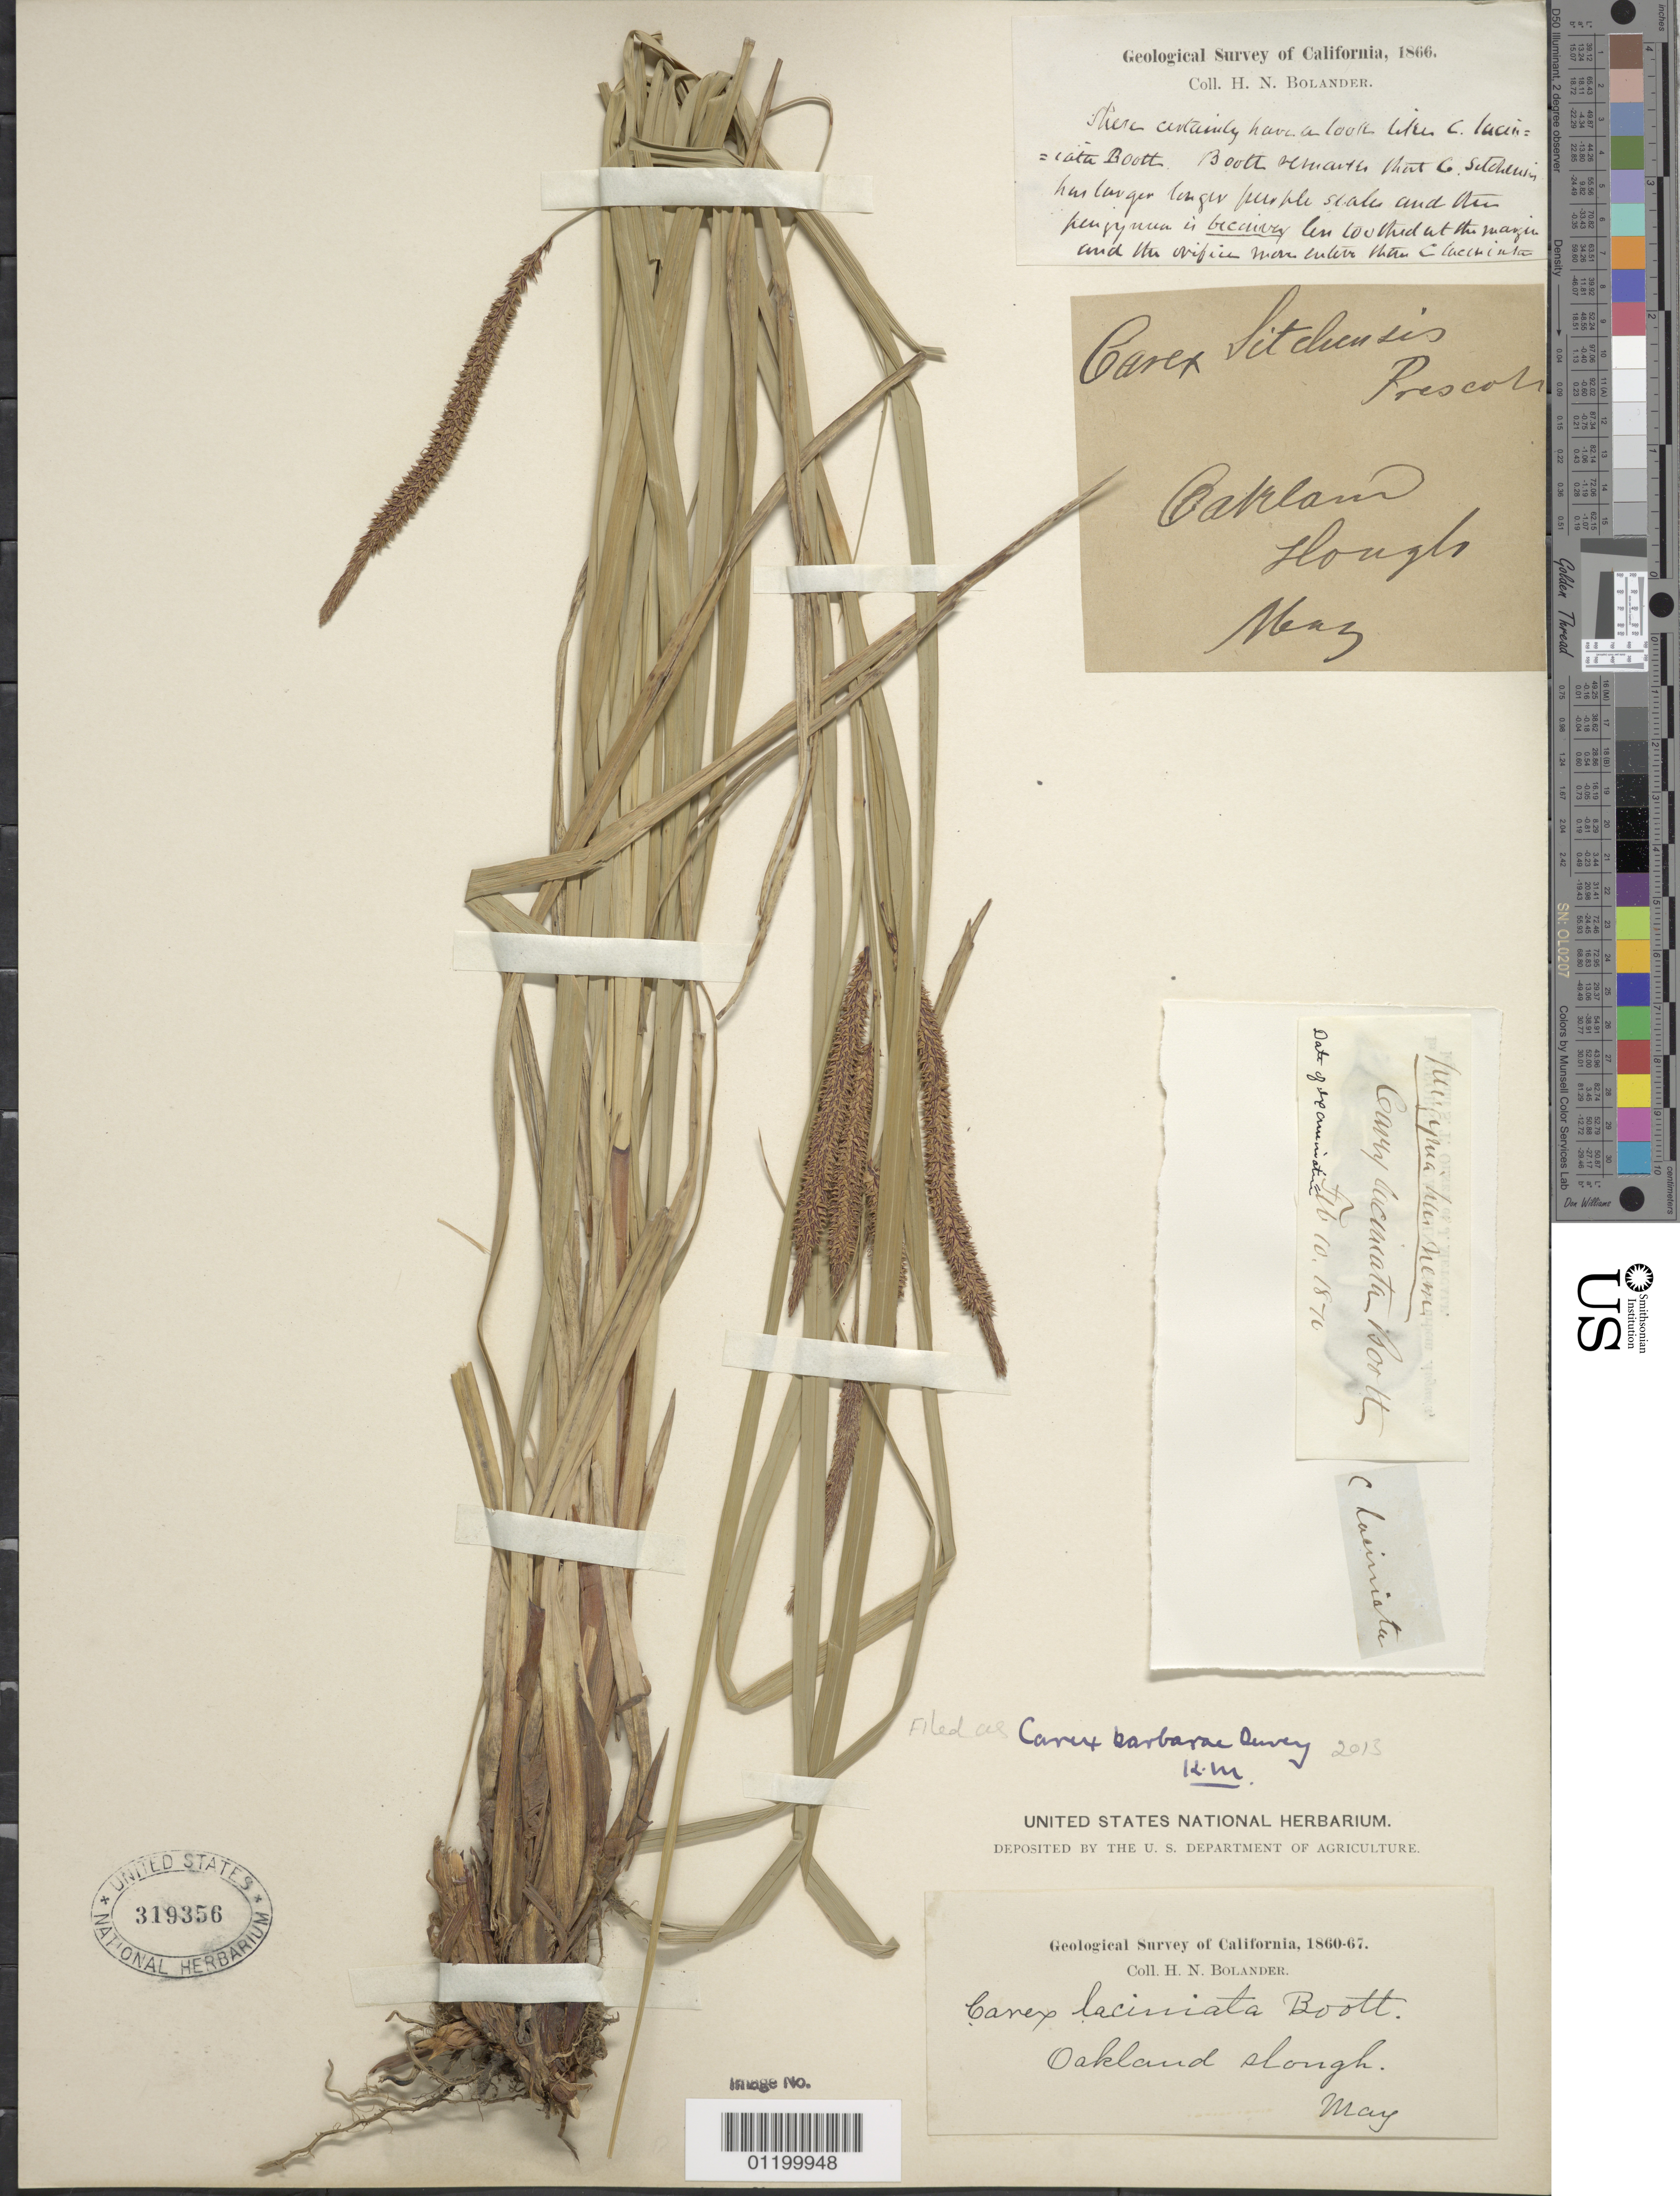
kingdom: Plantae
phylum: Tracheophyta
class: Liliopsida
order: Poales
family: Cyperaceae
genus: Carex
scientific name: Carex barbarae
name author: Dewey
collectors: H. Bolander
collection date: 1860-05/1867-05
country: United States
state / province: California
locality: Okland slough.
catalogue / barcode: US 319356